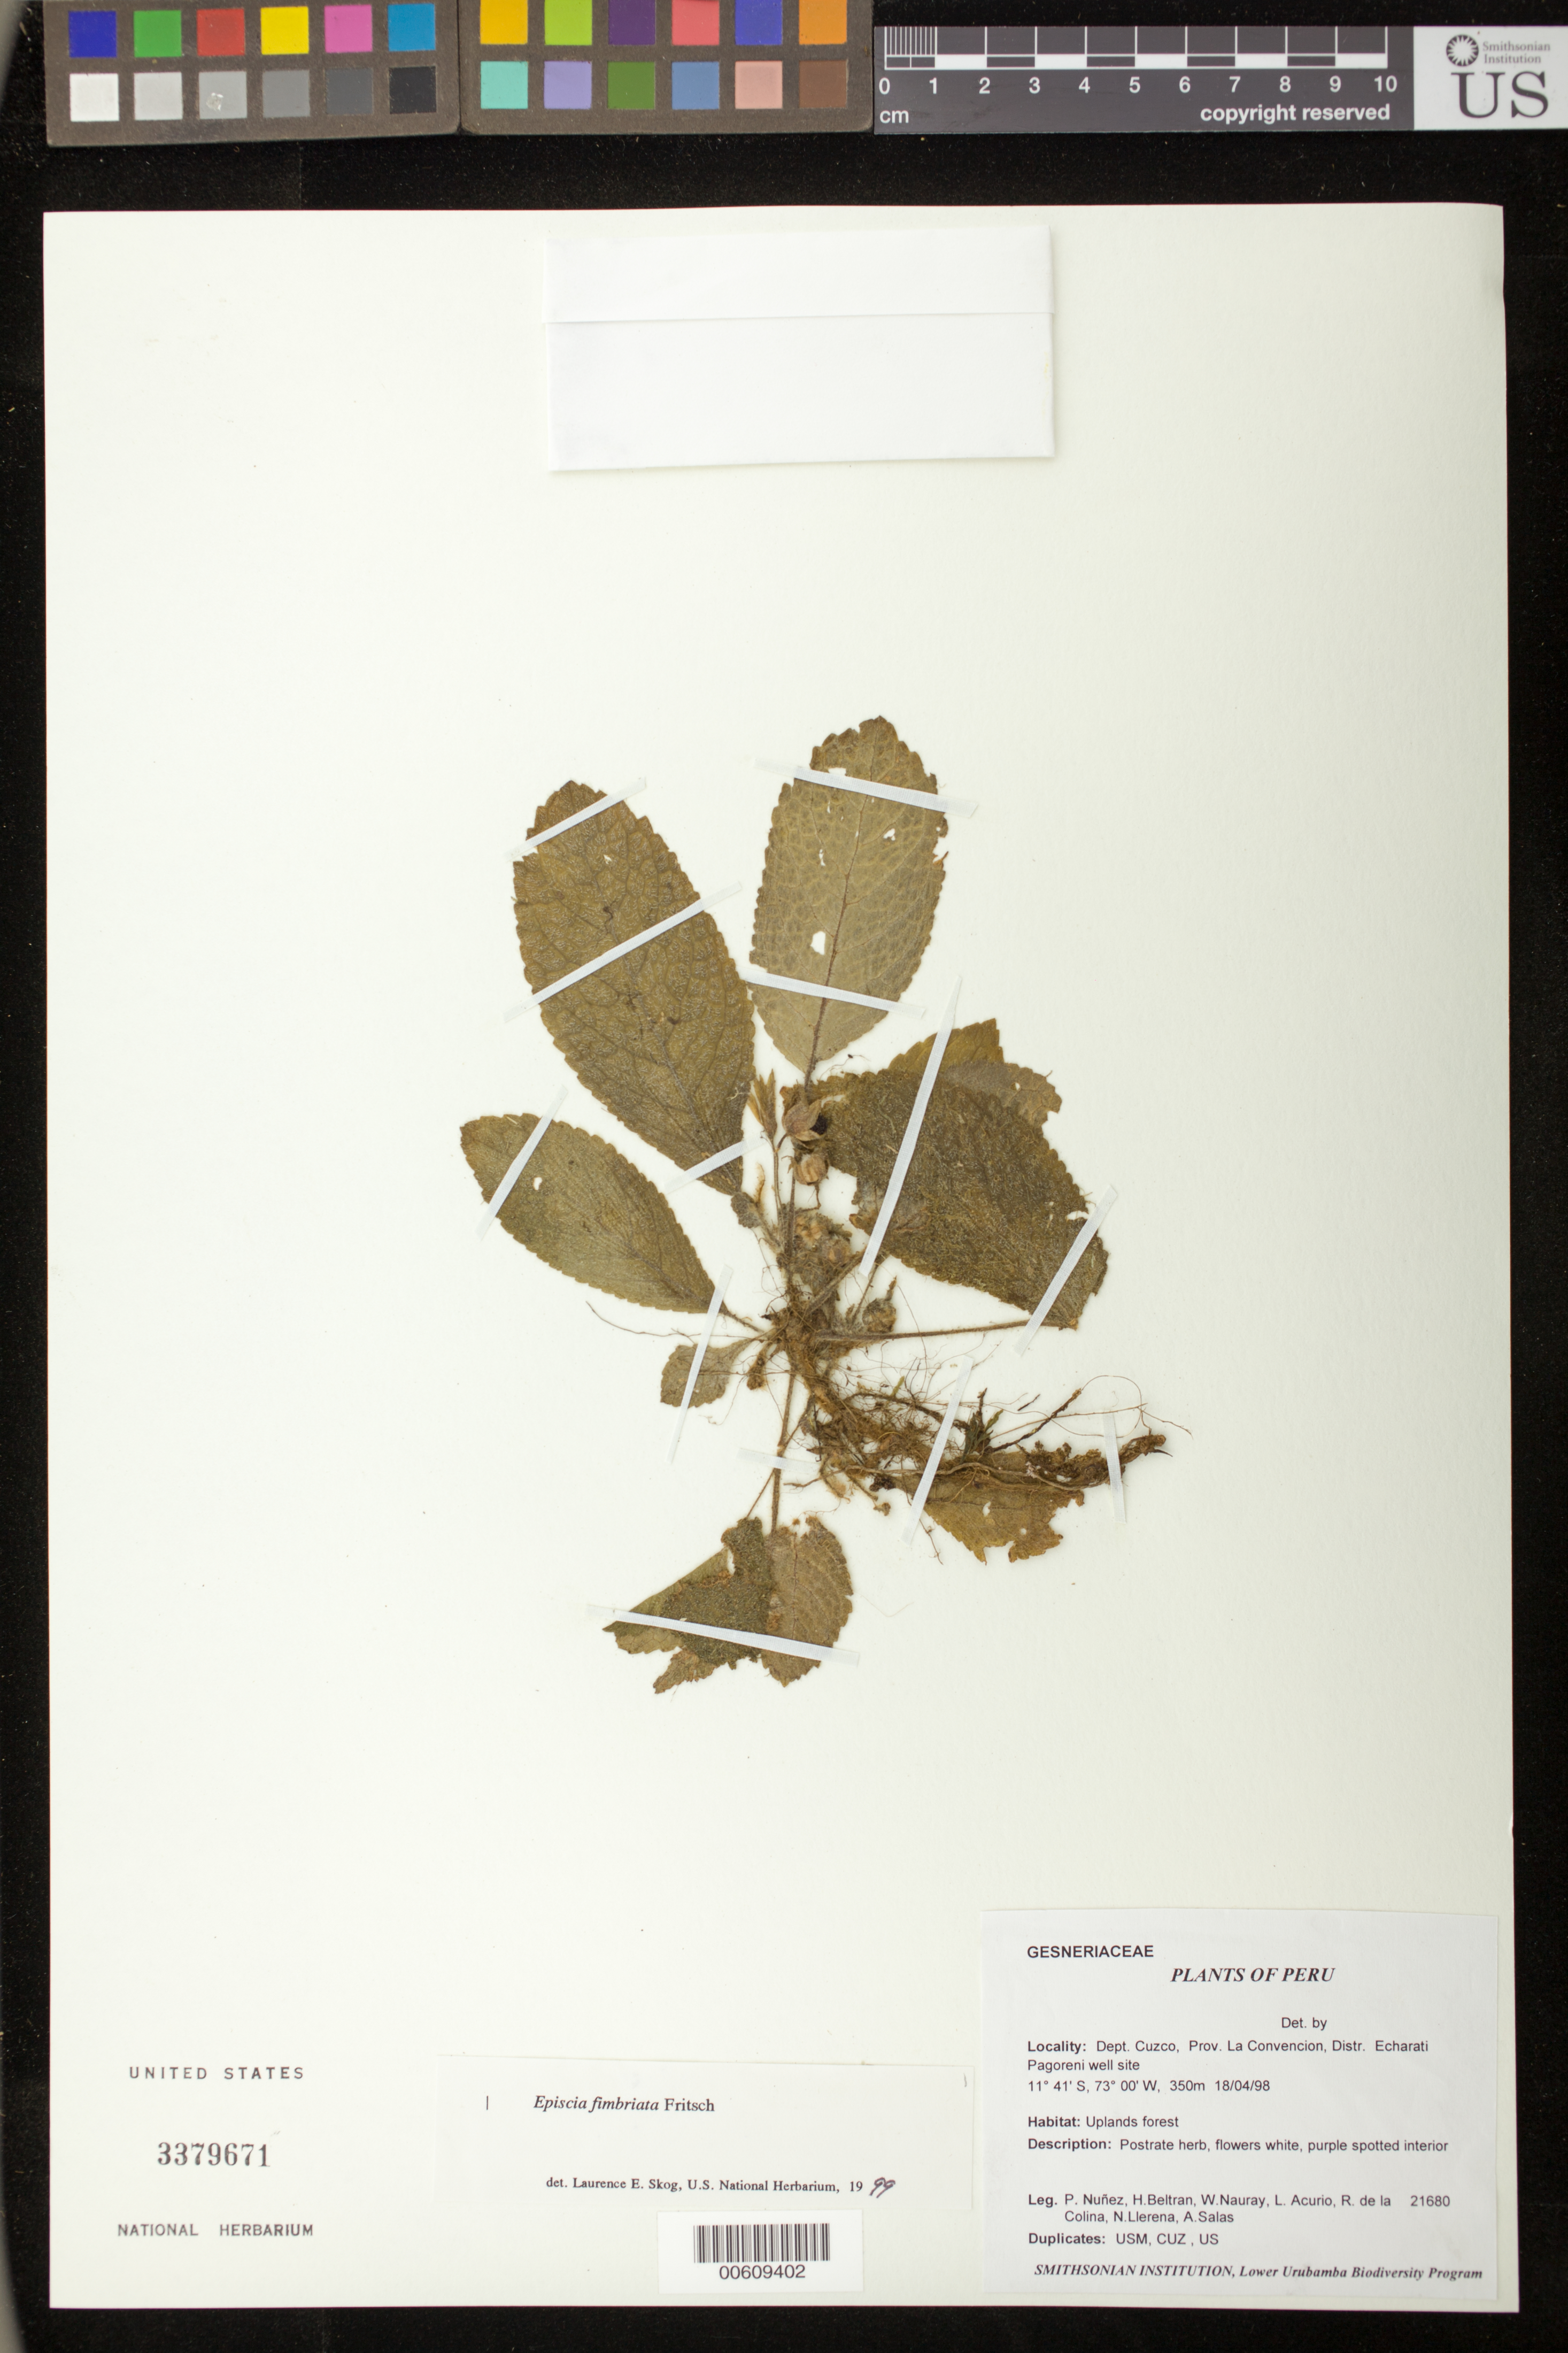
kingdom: Plantae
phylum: Tracheophyta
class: Magnoliopsida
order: Lamiales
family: Gesneriaceae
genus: Episcia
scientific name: Episcia fimbriata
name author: Fritsch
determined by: Skog, Laurence E.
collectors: P. Núñez V., H. Beltran, W. Nauray, L. Acurio, R. de La Colina, N. Llerena & A. Salas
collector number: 21680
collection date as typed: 18 Apr 1998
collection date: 1998-04-18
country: Peru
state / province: Cusco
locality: Prov. La Convencion; Dtto. Echarati, Pagoreni well site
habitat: Uplands forest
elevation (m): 350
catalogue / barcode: US 3379671